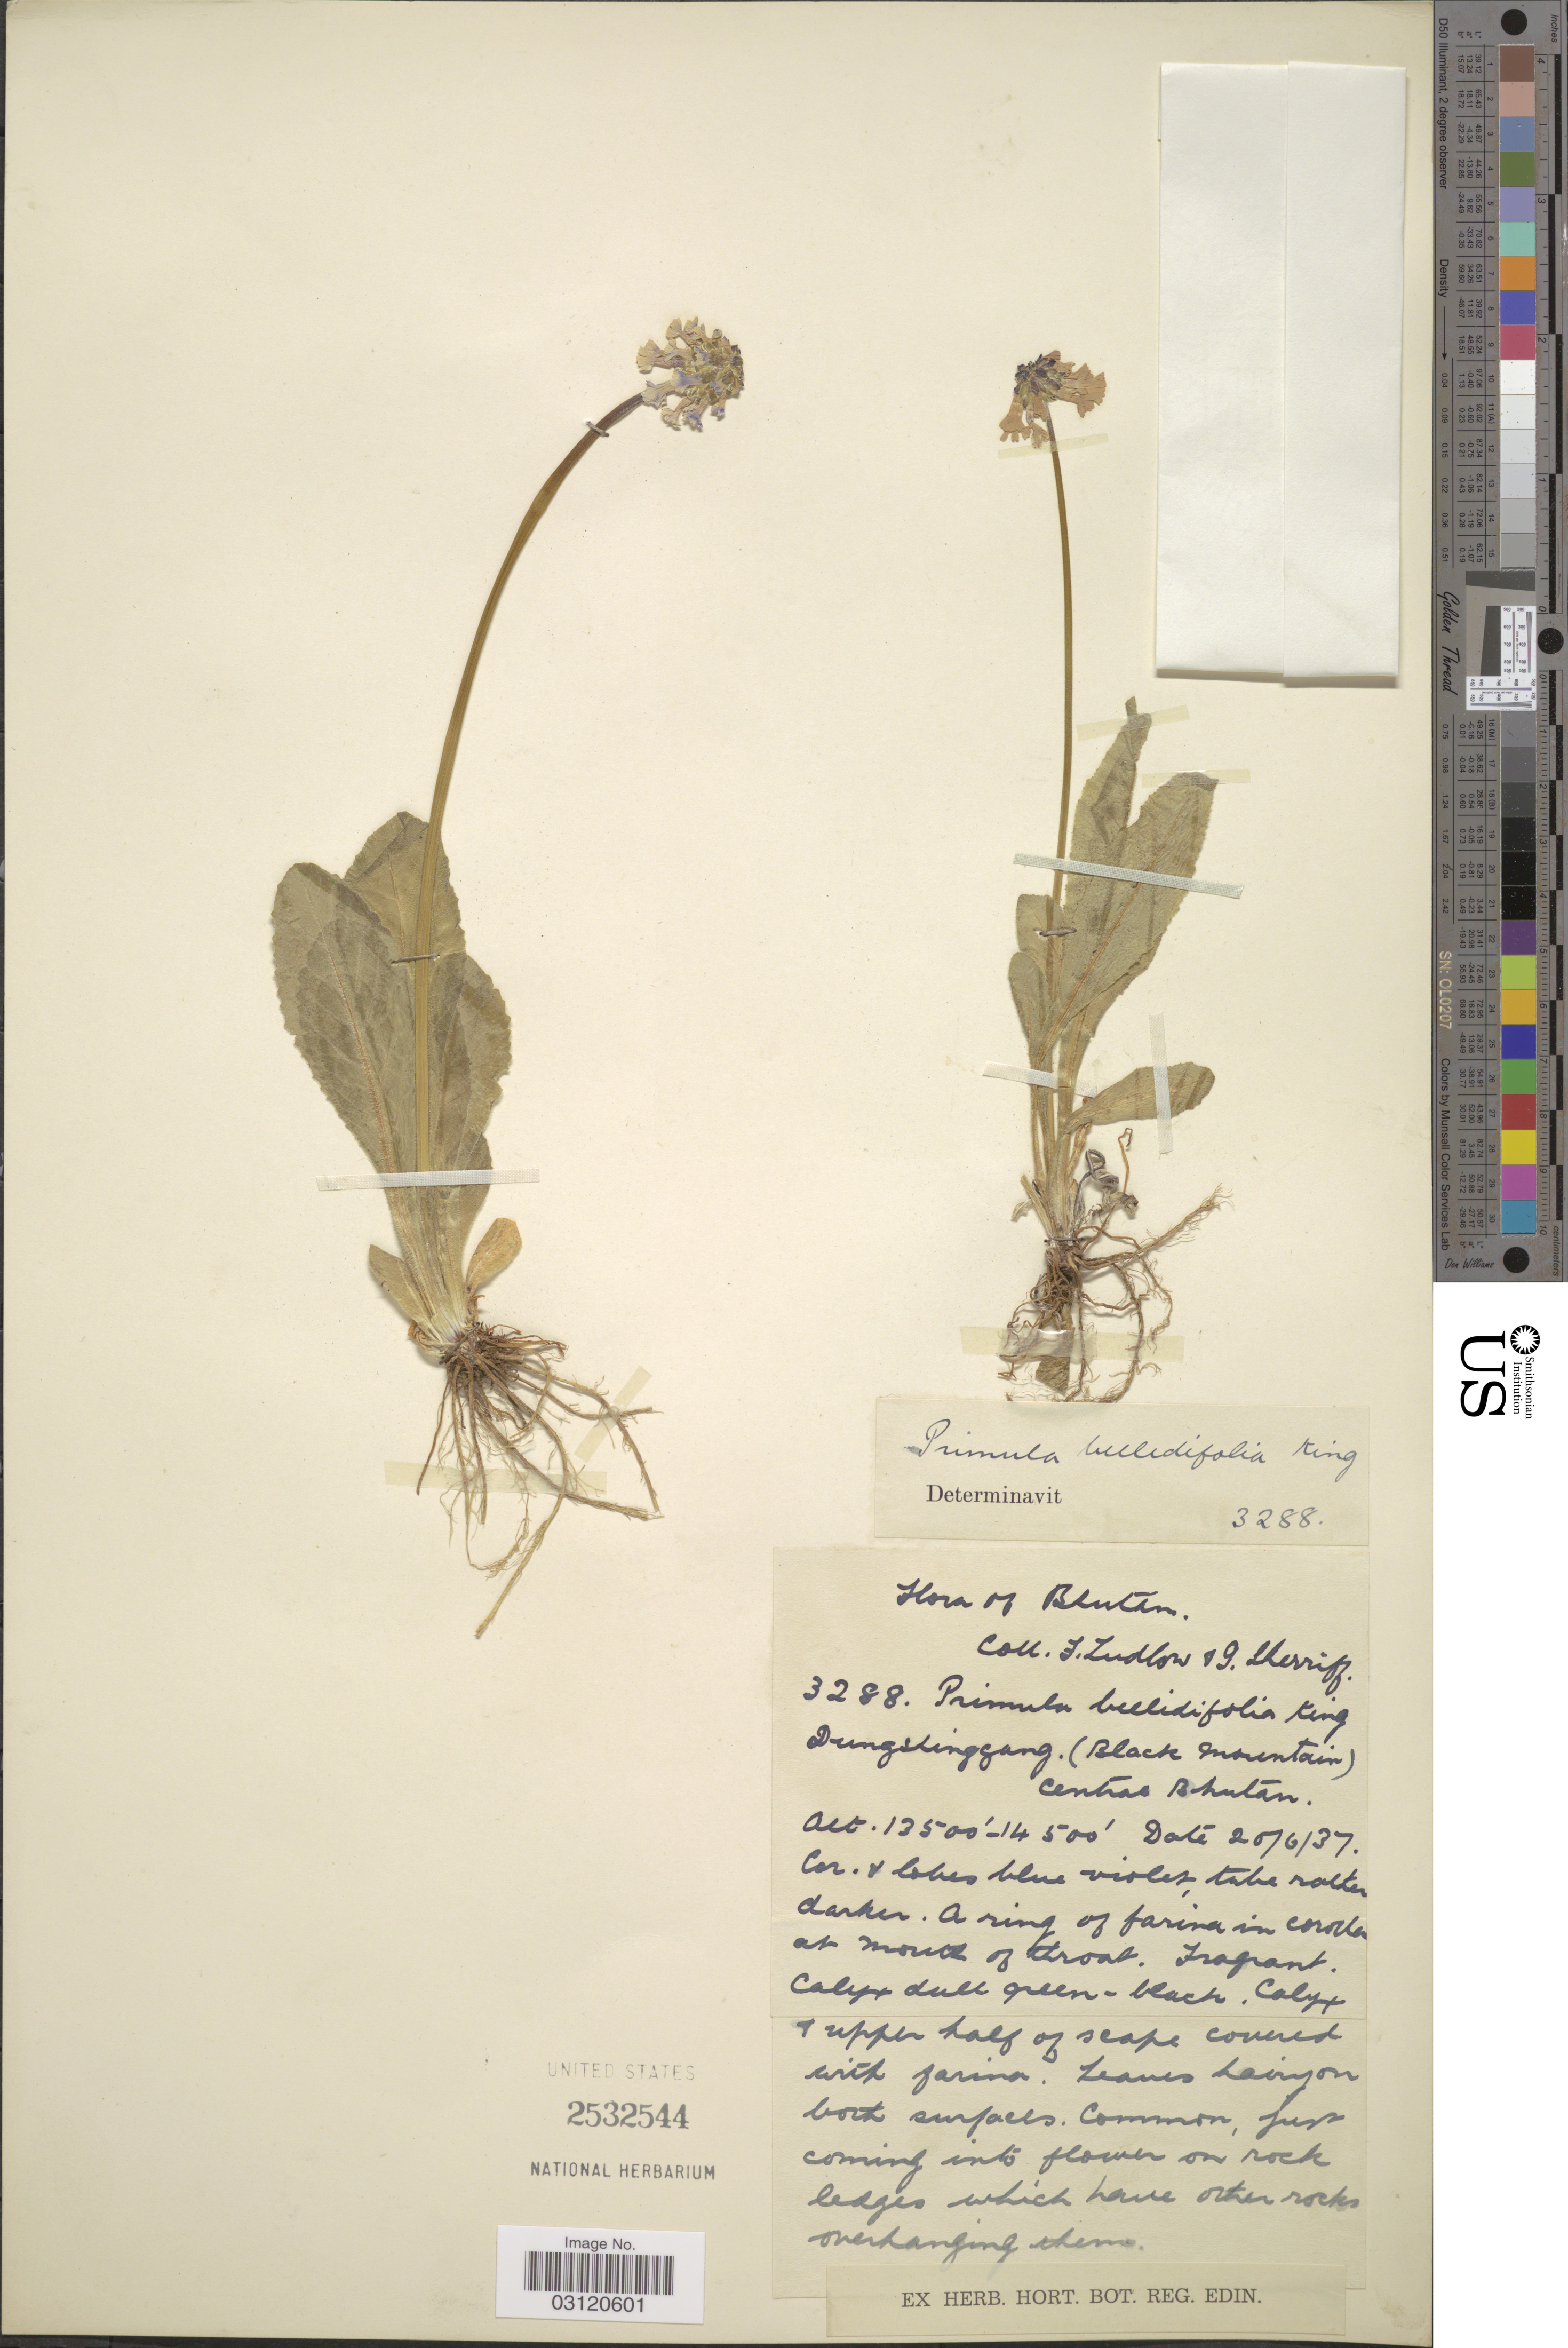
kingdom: Plantae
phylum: Tracheophyta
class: Magnoliopsida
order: Ericales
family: Primulaceae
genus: Primula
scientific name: Primula bellidifolia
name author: King ex Hook. f.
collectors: F. Ludlow & G. Sherriff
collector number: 3288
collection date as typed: Transcribed d/m/y: 20/6/37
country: Bhutan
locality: Dungshinggang (Black Mountain). Central Bhutan.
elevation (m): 4115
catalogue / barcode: US 2532544